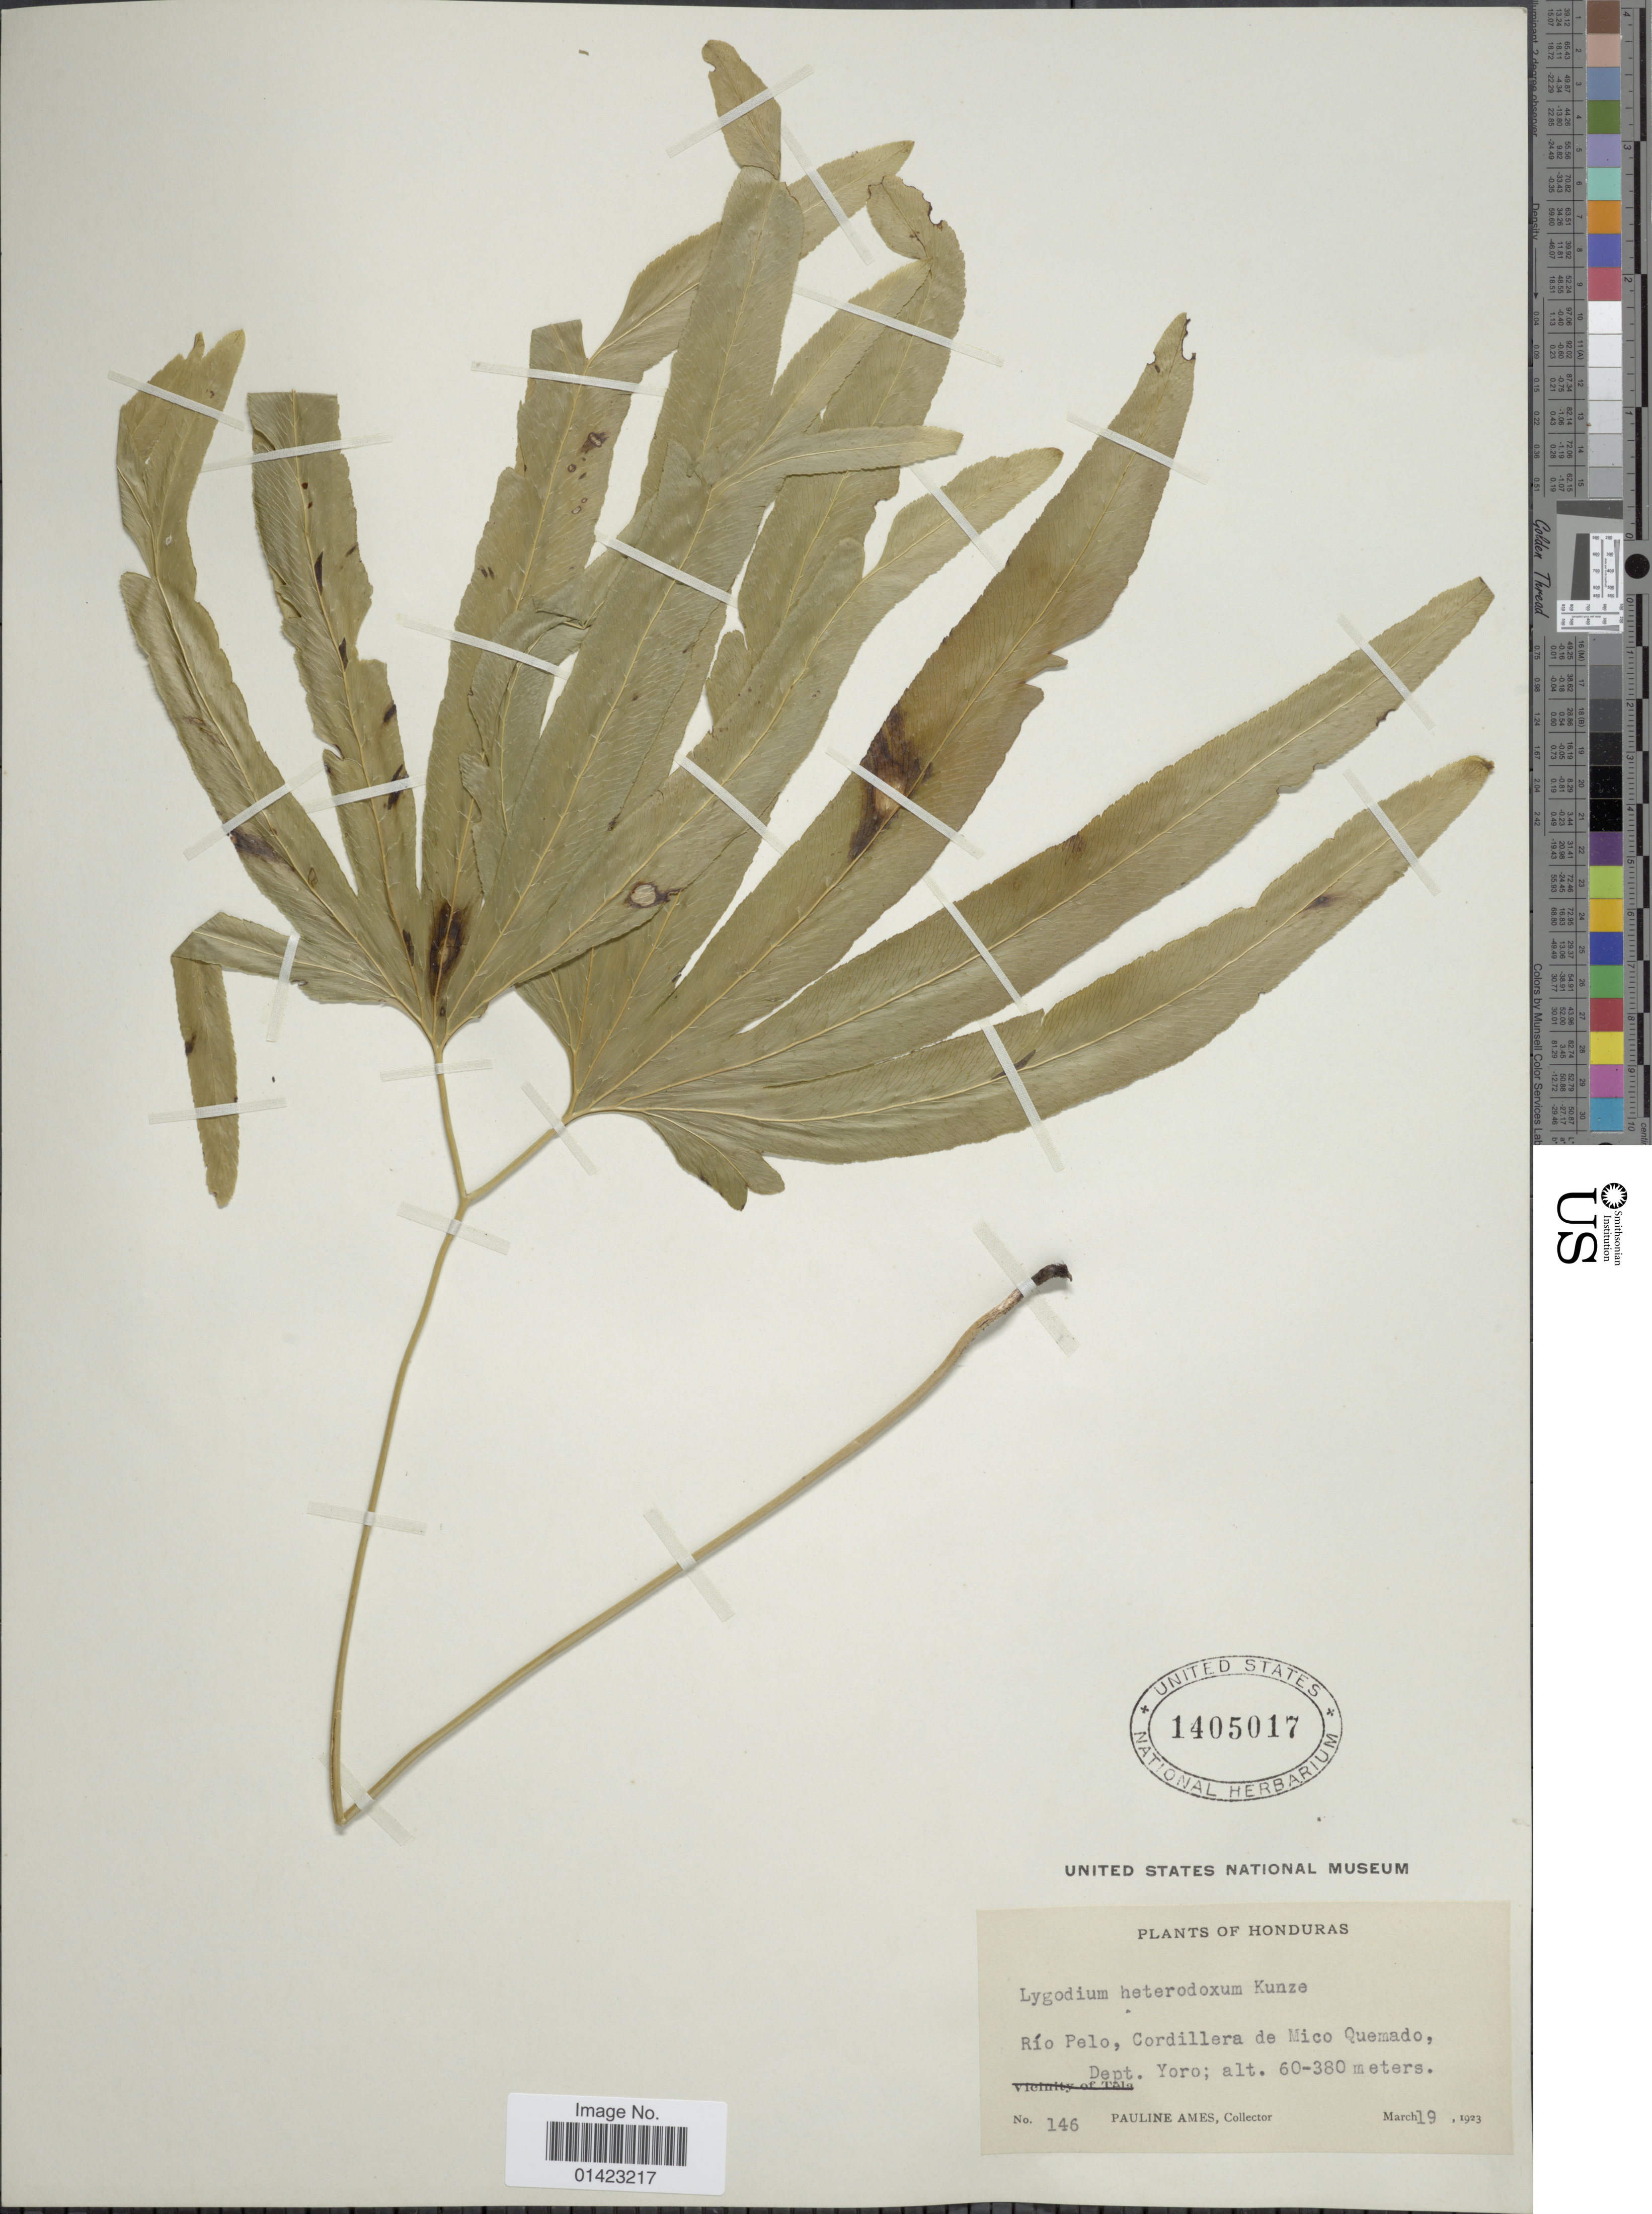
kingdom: Plantae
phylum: Tracheophyta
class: Polypodiopsida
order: Schizaeales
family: Lygodiaceae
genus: Lygodium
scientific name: Lygodium heterodoxum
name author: Kunze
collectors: P. Ames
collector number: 146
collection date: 1923-03-19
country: Honduras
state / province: Yoro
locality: Río Pelo, Cordillero de Mico Quemado, dept. Yoro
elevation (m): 60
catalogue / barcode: US 1405017